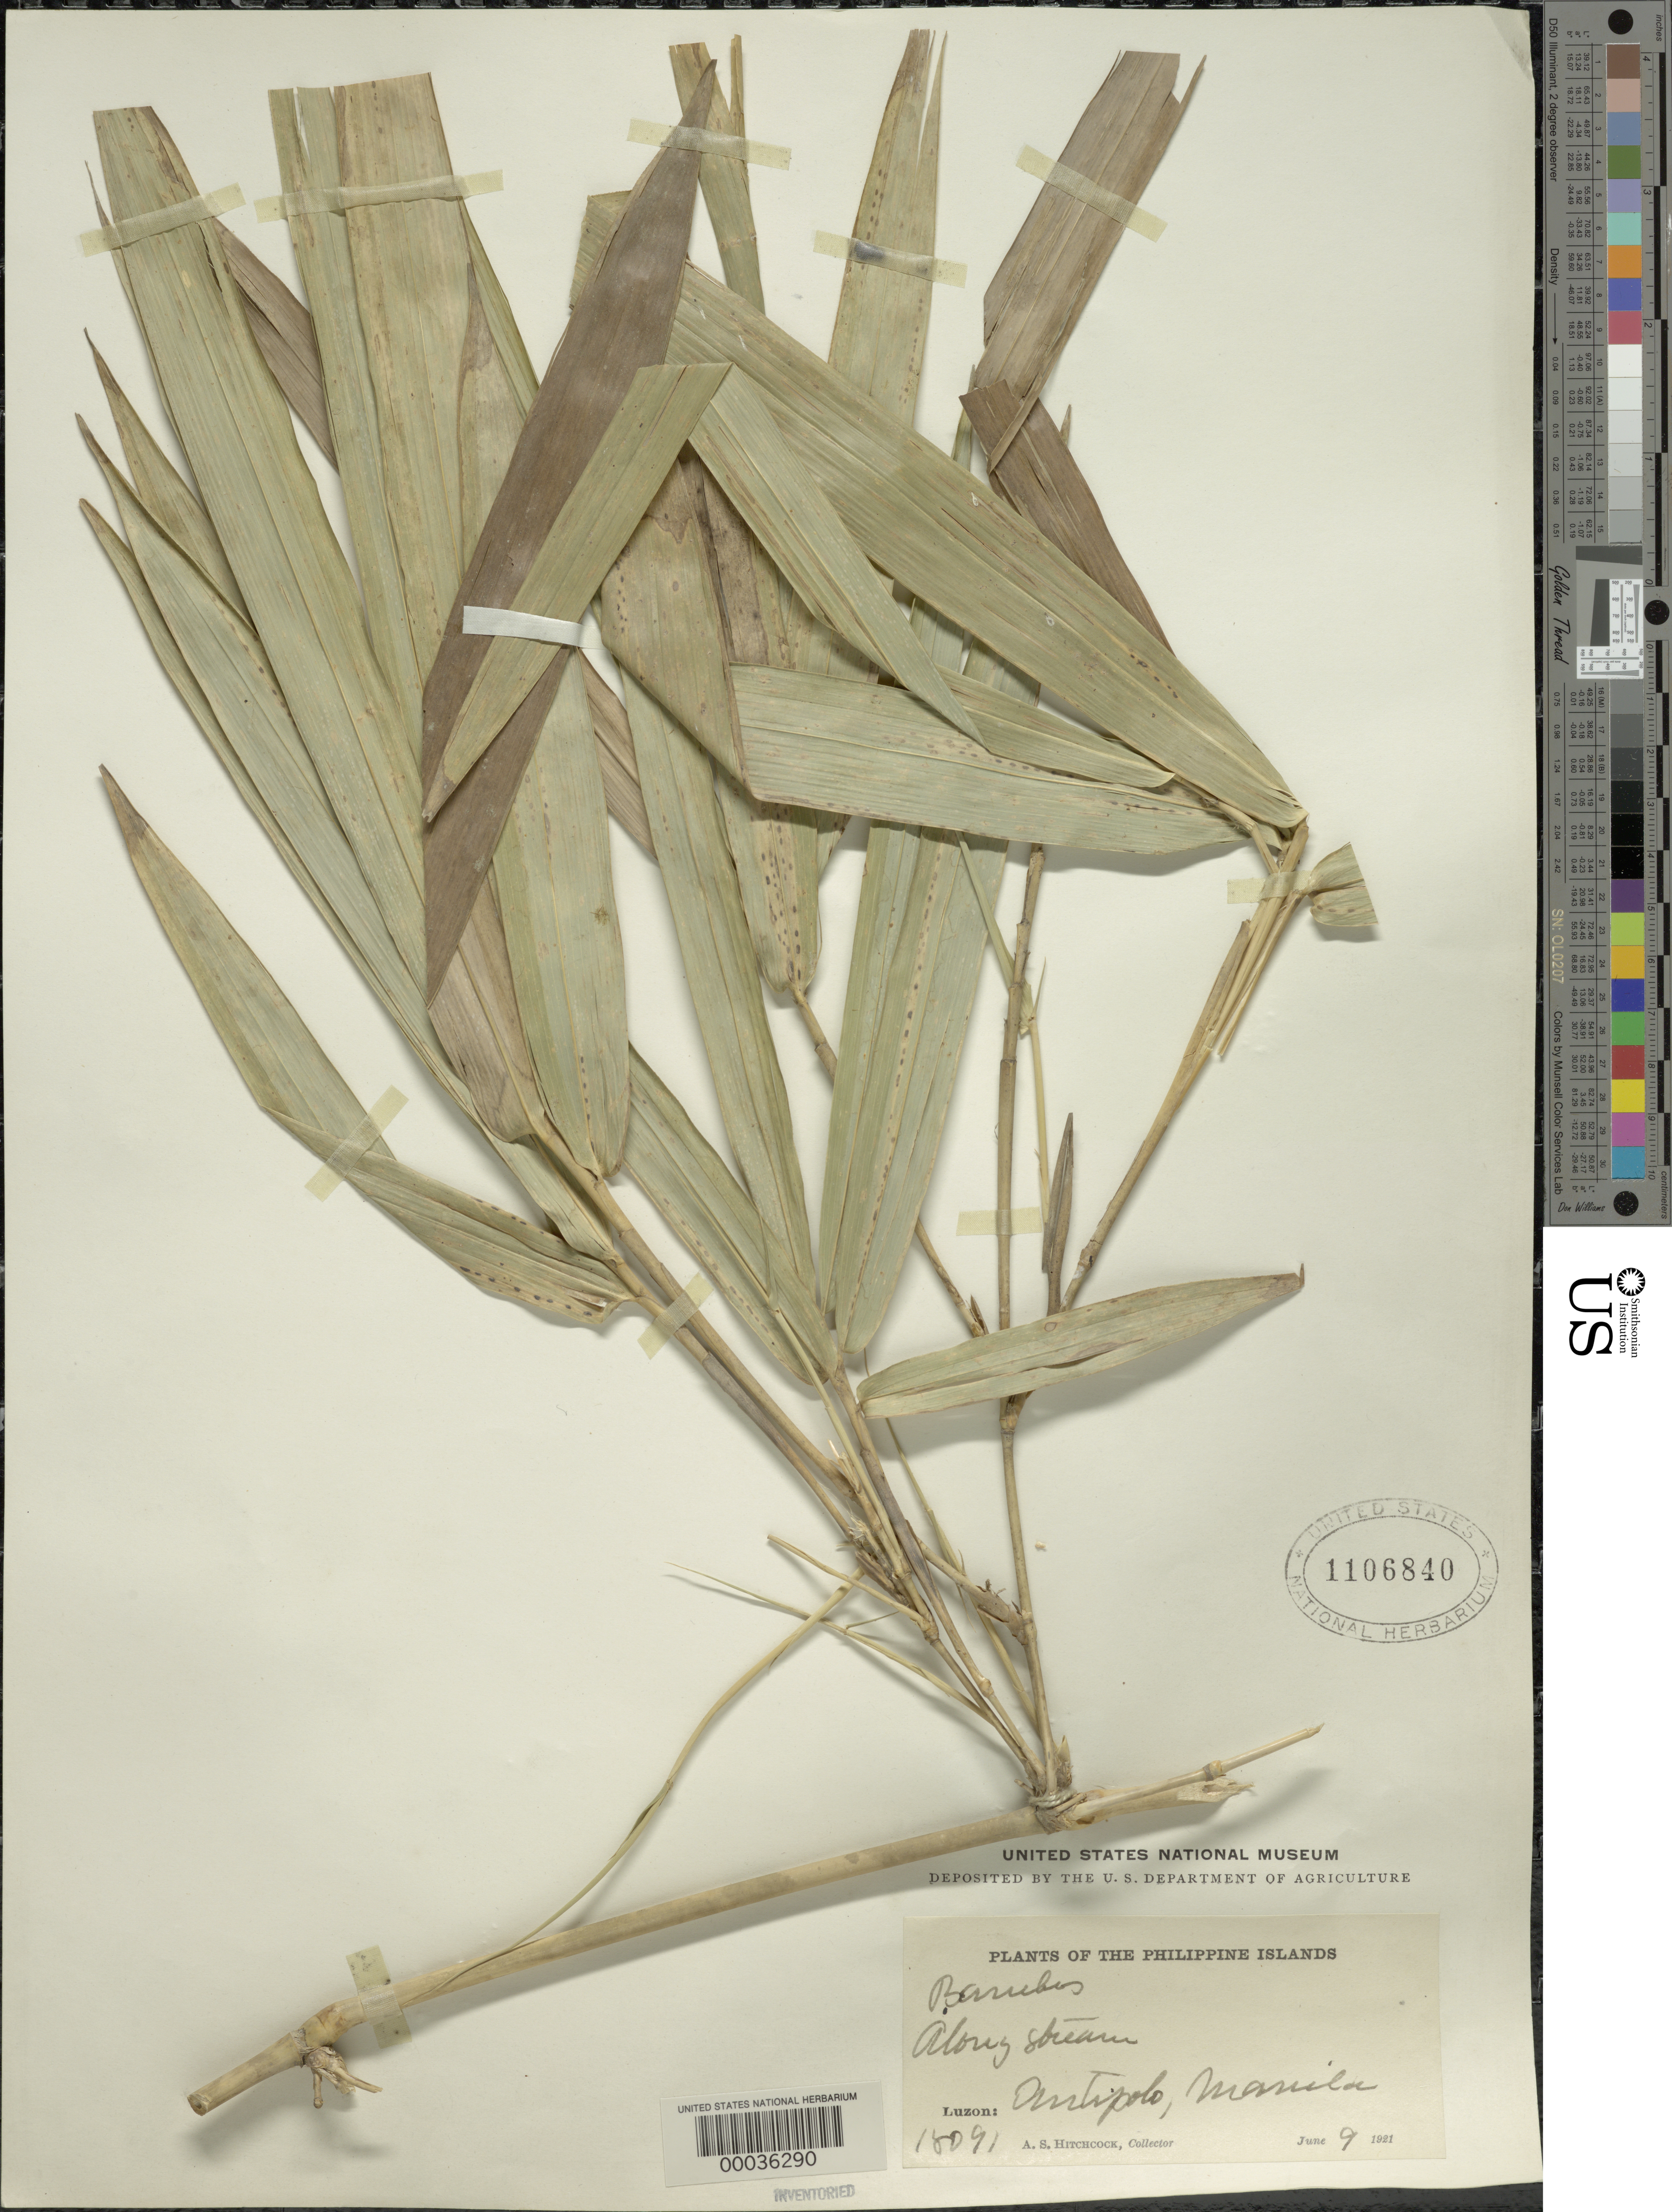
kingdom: Plantae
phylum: Tracheophyta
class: Liliopsida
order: Poales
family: Poaceae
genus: Dinochloa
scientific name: Dinochloa sp.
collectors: A. S. Hitchcock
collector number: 18091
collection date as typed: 09 Jun 1921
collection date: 1921-06-09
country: Philippines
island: Luzon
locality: Antipolo, manila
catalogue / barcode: US 1106840